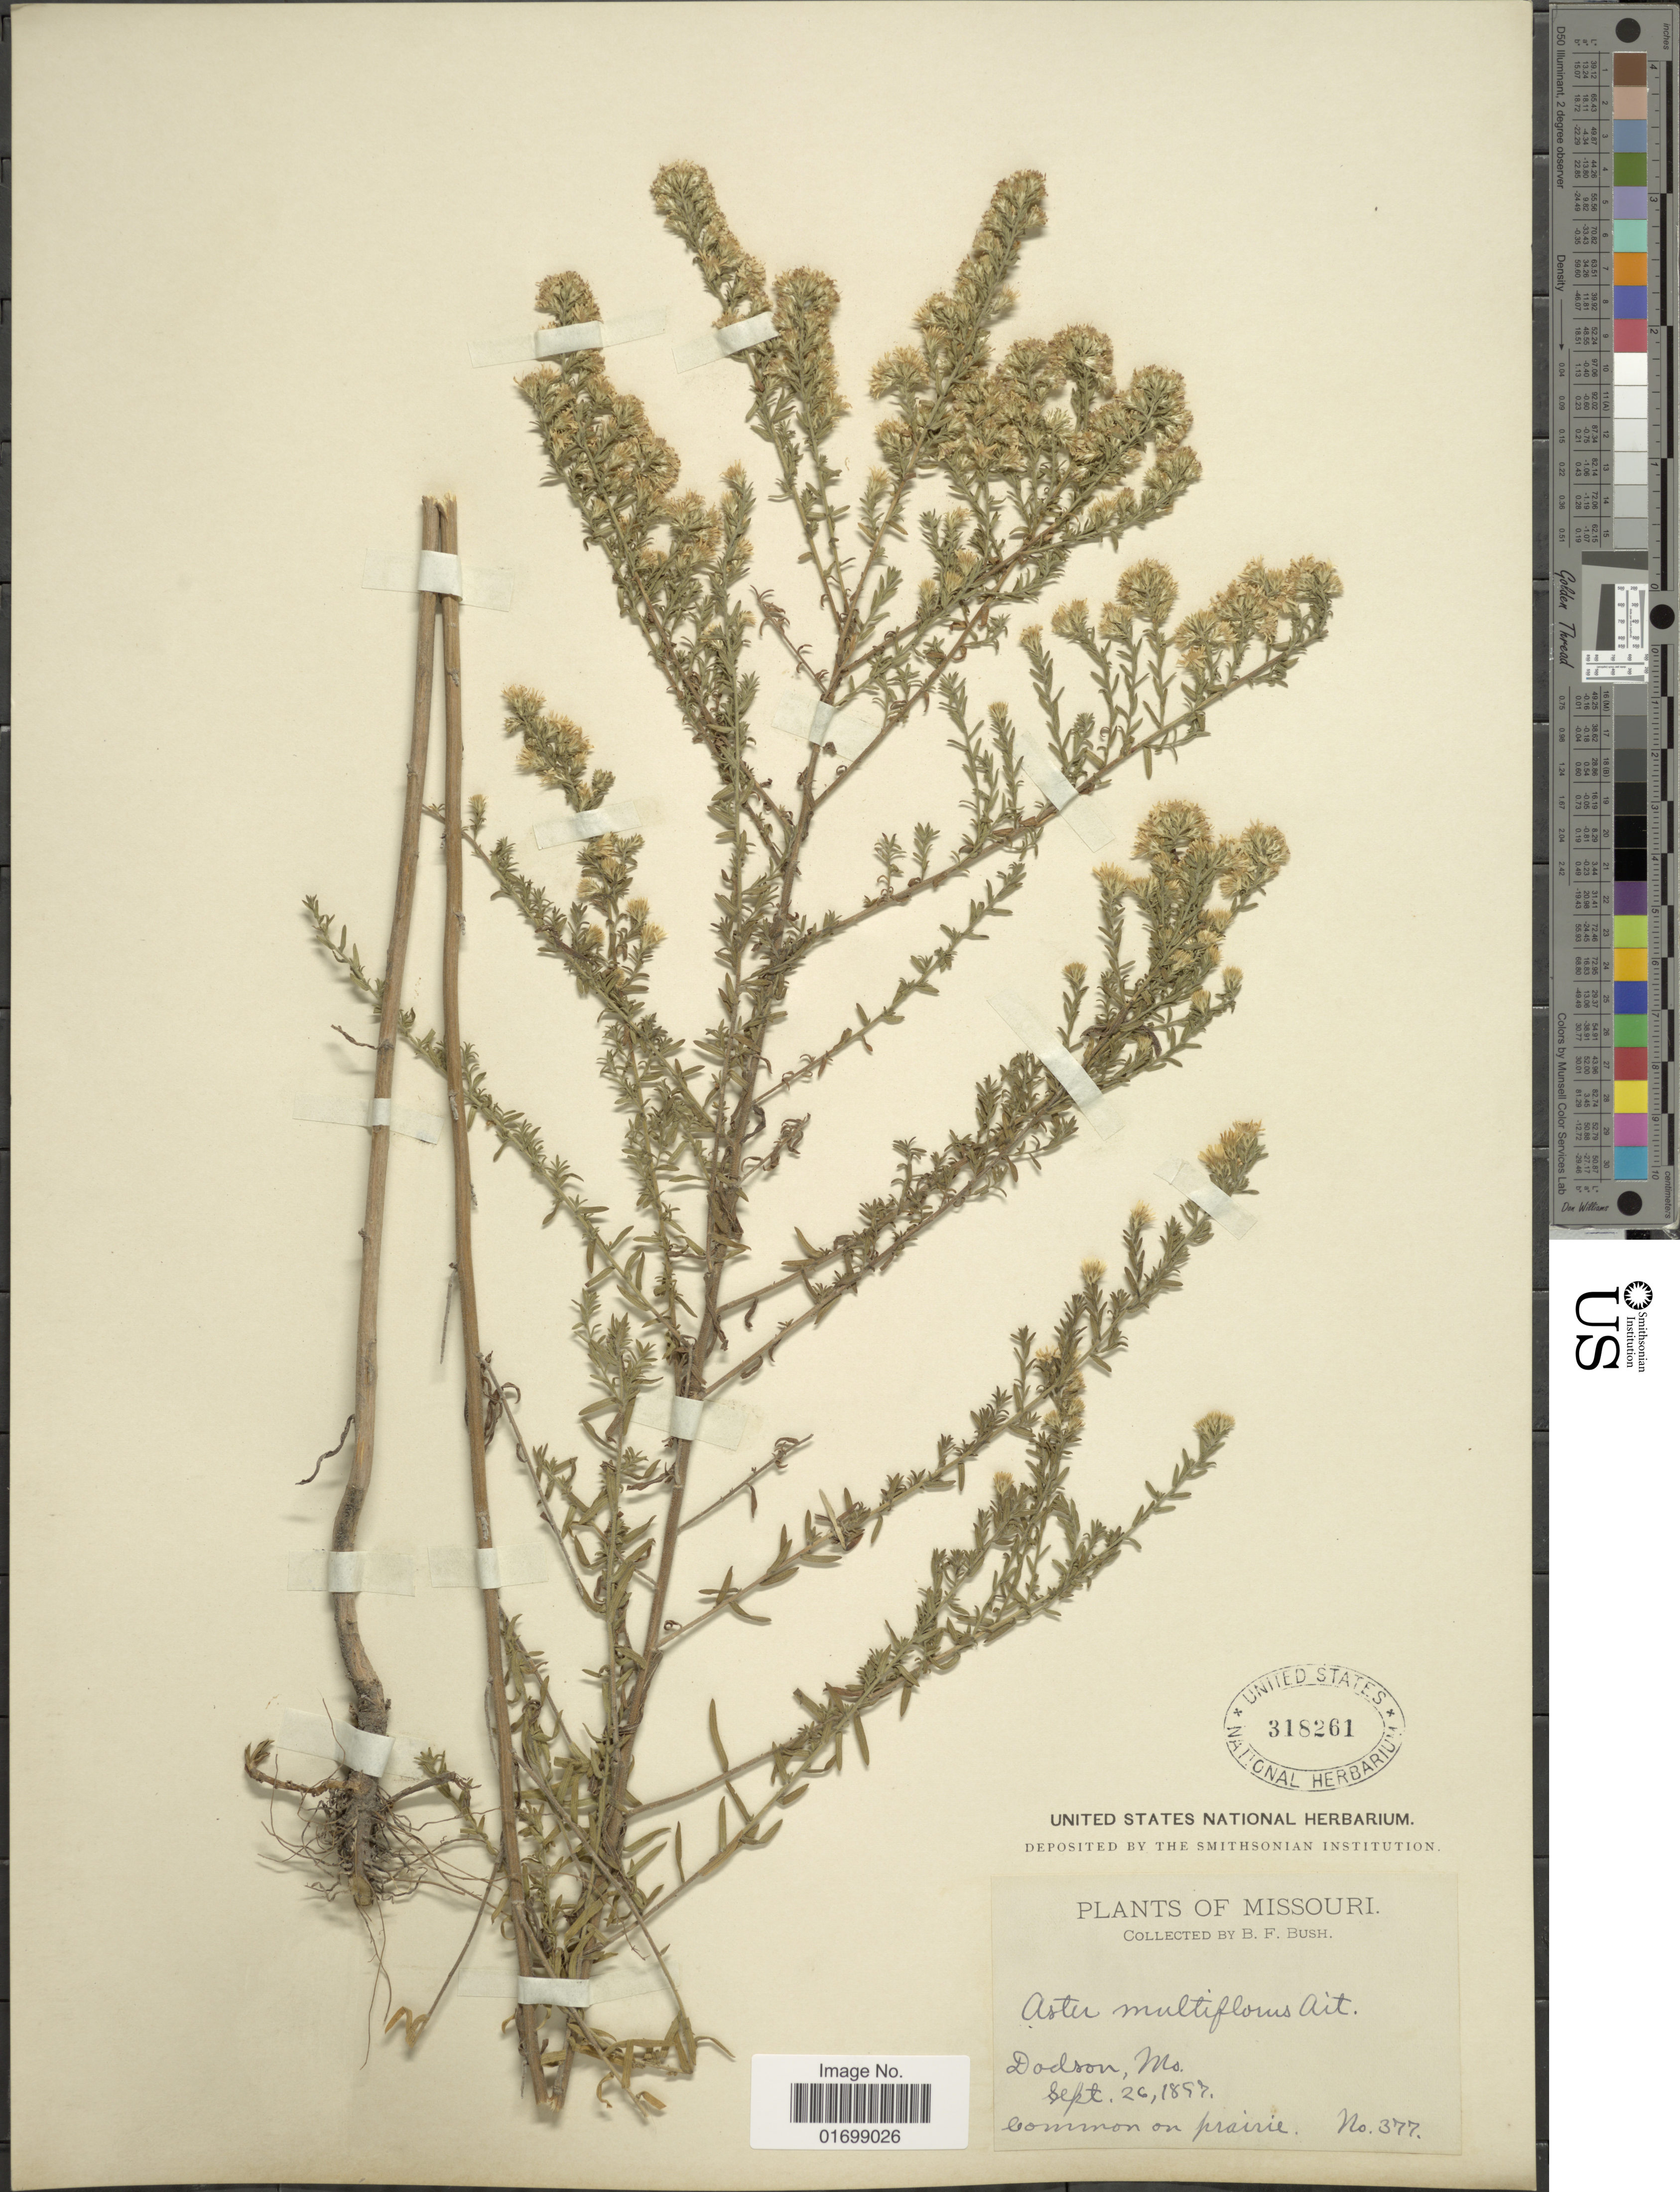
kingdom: Plantae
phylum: Tracheophyta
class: Magnoliopsida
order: Asterales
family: Asteraceae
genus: Symphyotrichum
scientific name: Symphyotrichum ericoides var. prostratum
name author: (Kuntze) G.L. Nesom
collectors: B. F. Bush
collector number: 377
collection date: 1897-09-26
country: United States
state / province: Missouri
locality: Dodson.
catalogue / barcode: US 318261